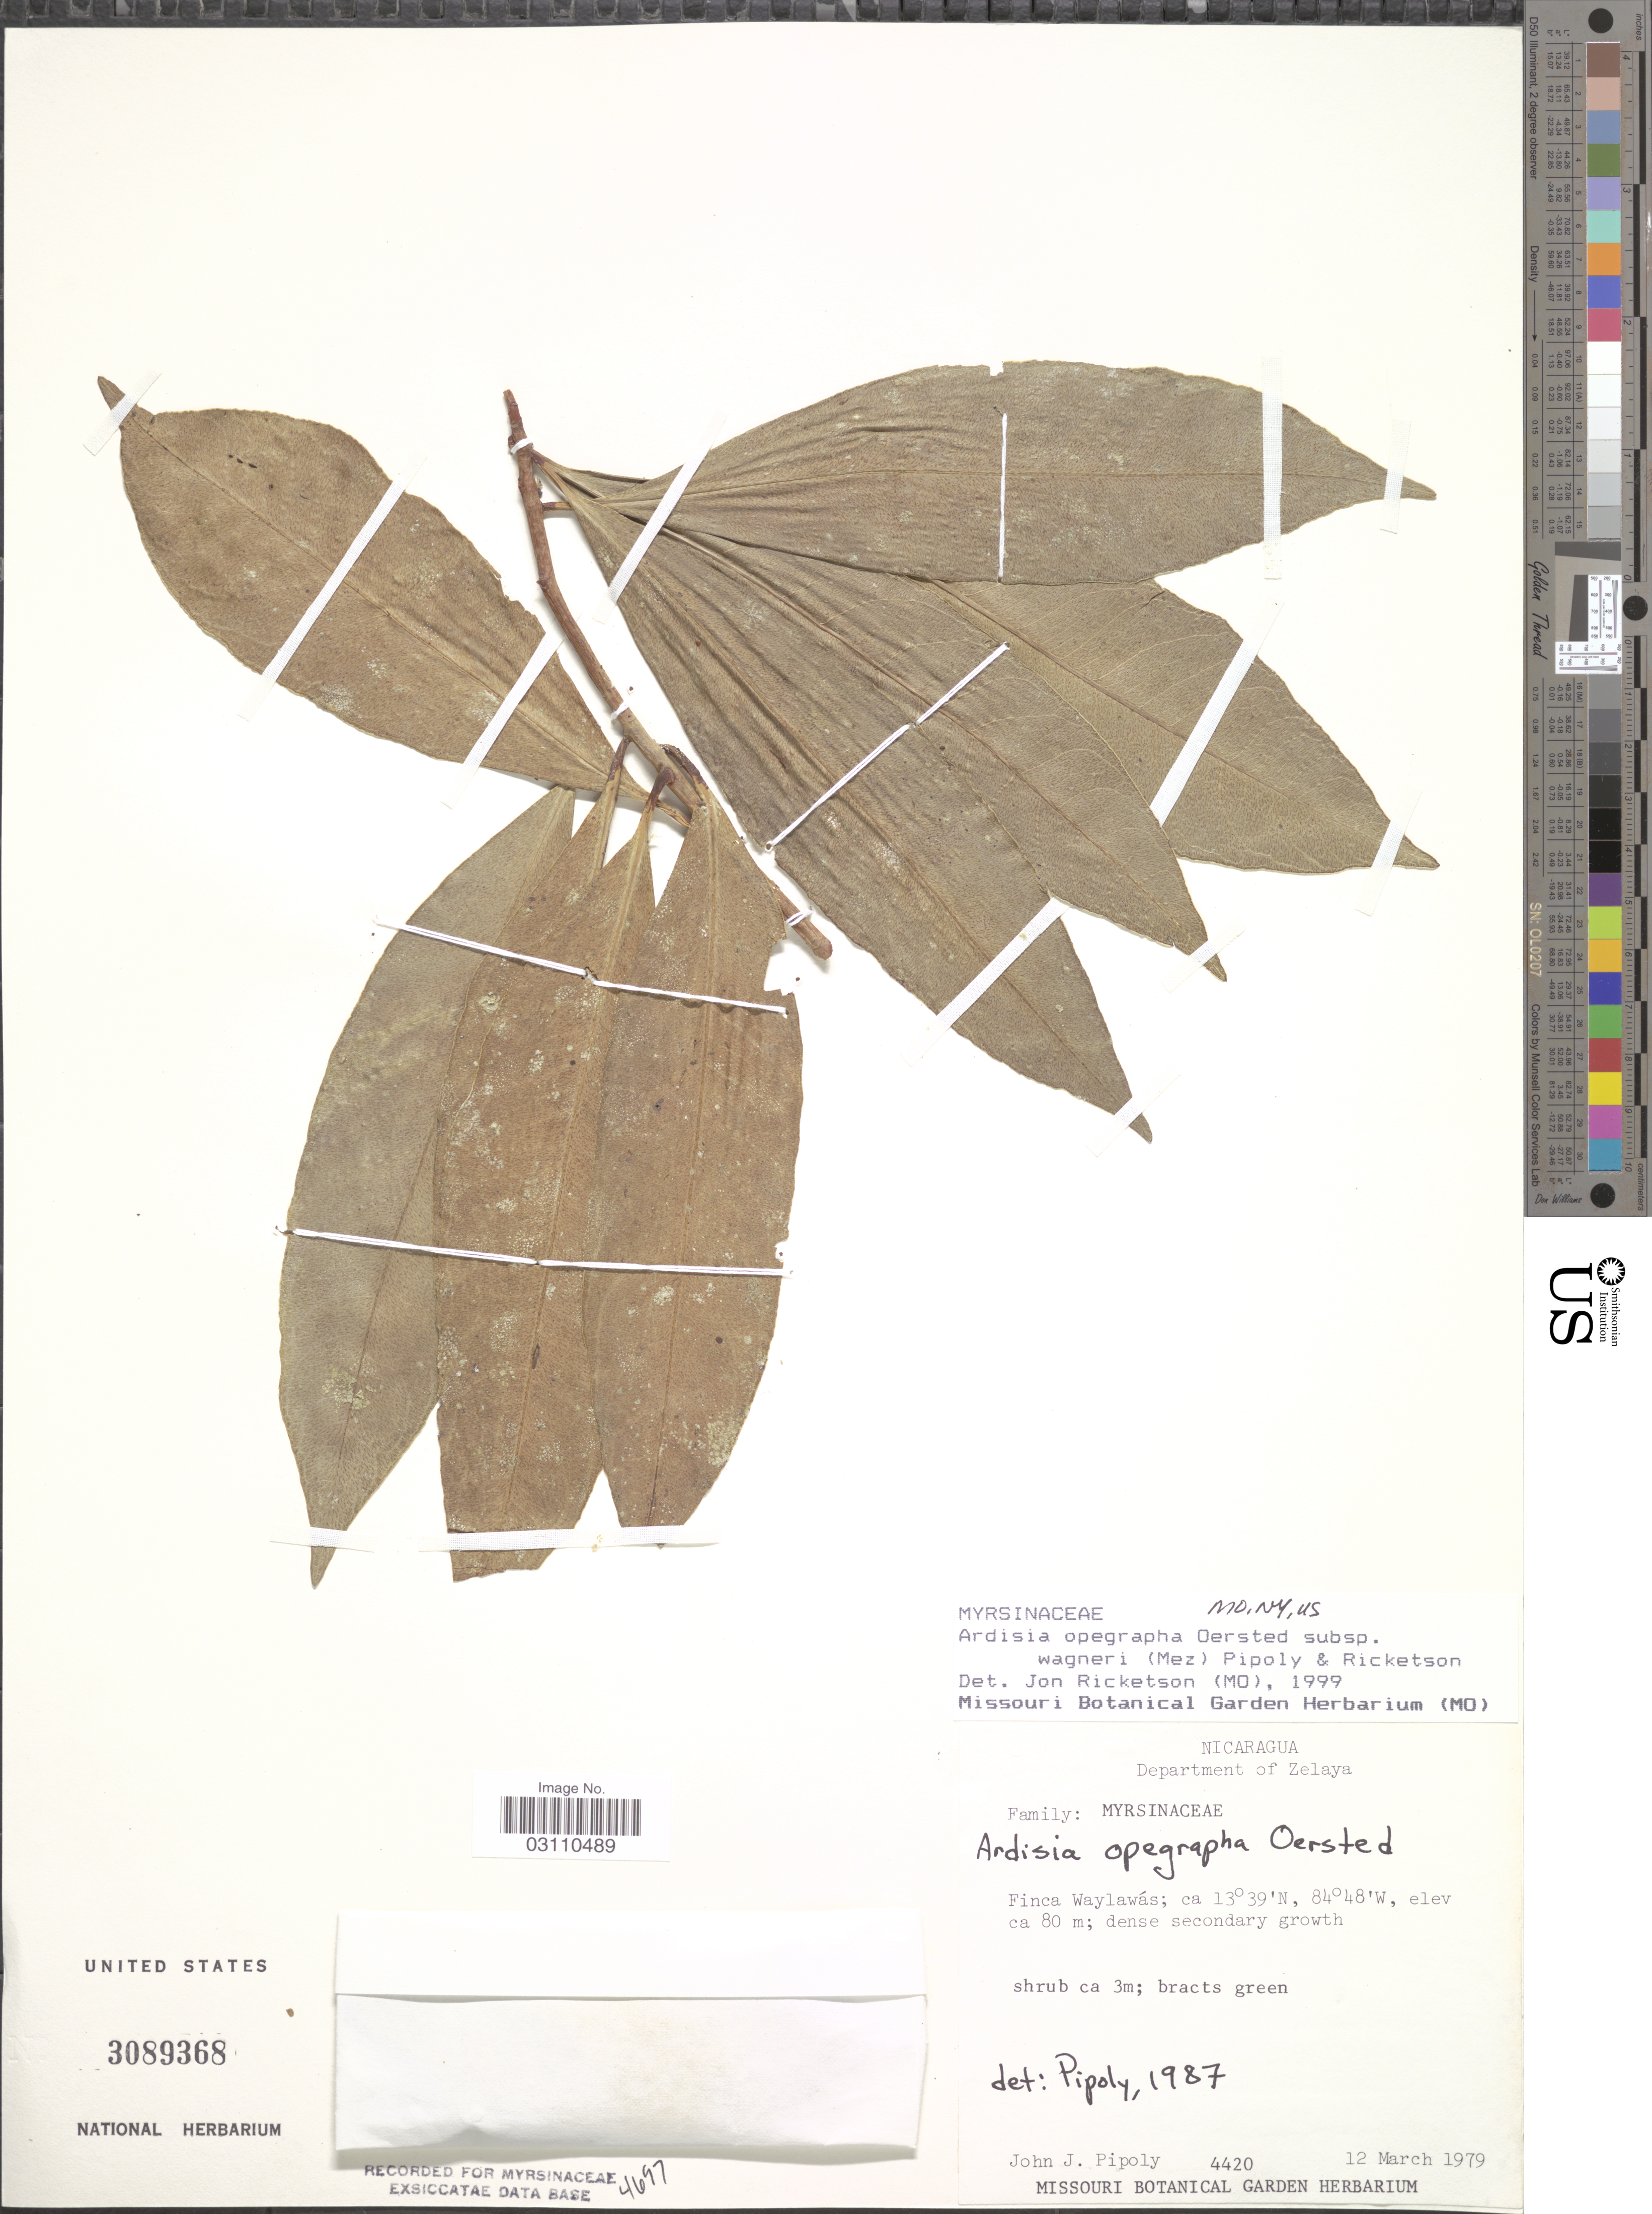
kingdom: Plantae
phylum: Tracheophyta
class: Magnoliopsida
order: Ericales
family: Primulaceae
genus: Ardisia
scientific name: Ardisia opegrapha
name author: Oerst.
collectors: J. J. Pipoly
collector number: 4420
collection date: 1979-03-12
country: Nicaragua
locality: Department of Zelaya. Finca Waylawás.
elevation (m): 80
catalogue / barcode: US 3089368